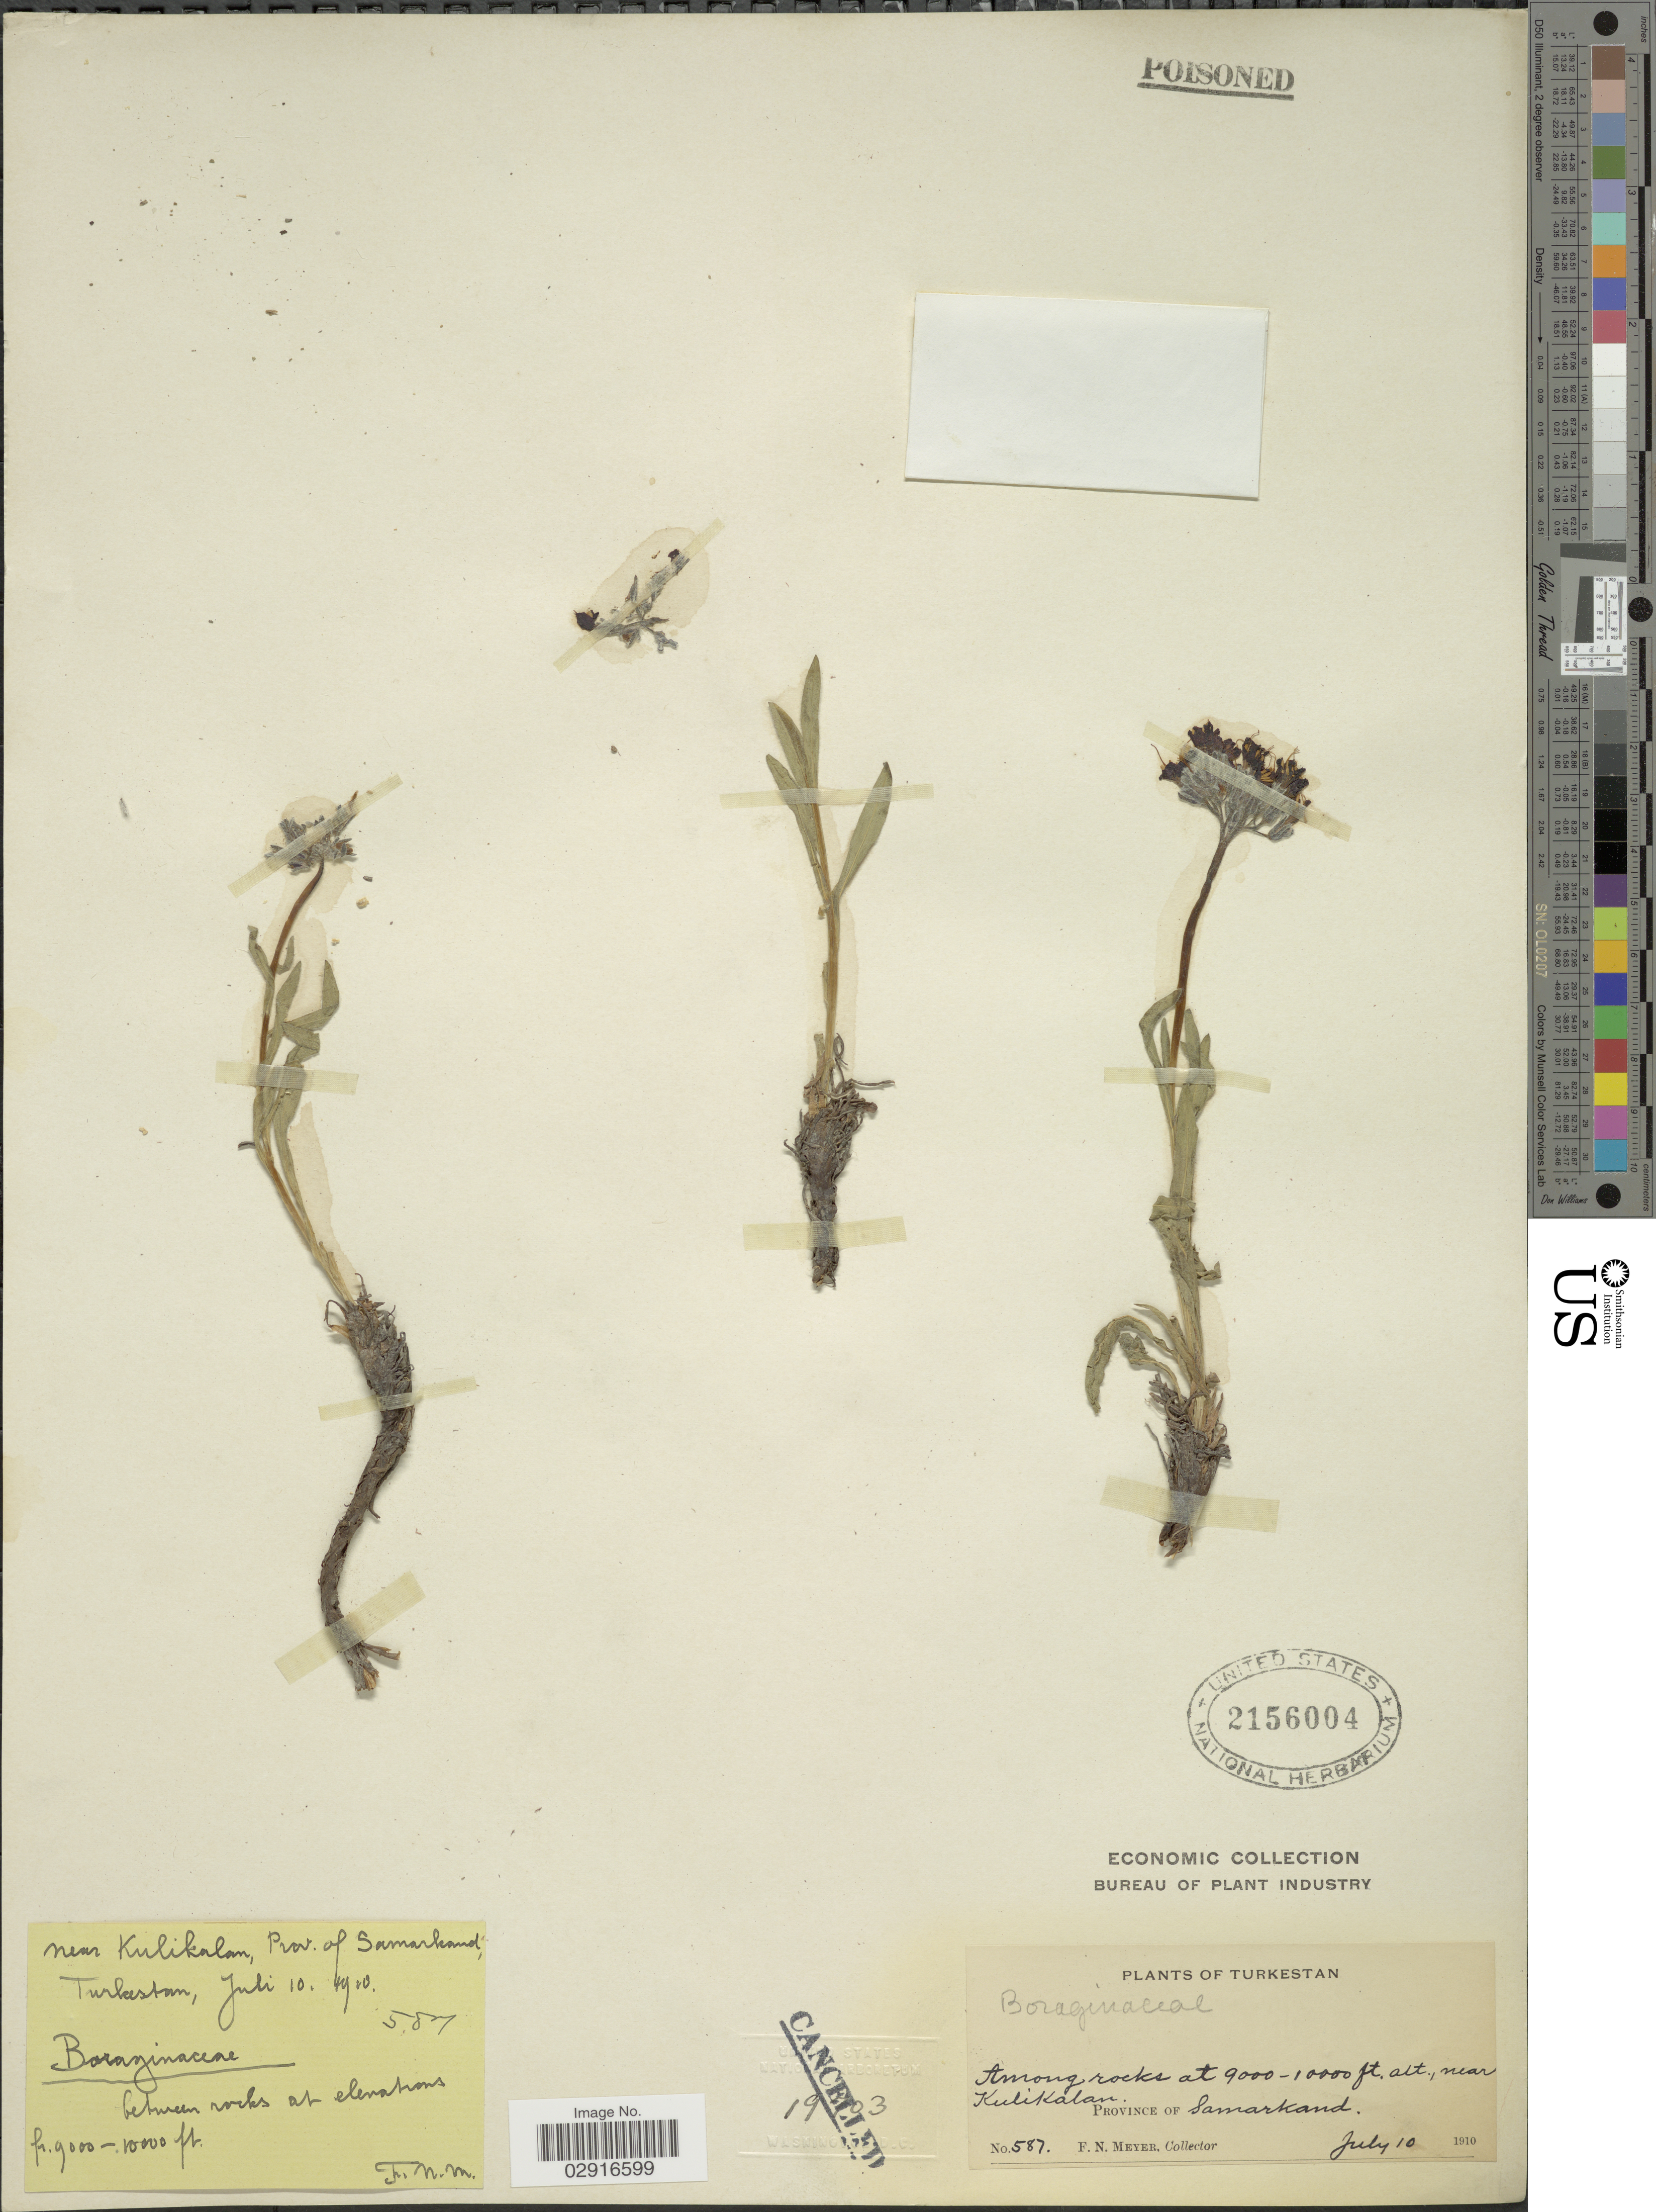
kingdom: Plantae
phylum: Tracheophyta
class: Magnoliopsida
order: Boraginales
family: Boraginaceae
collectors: F. N. Meyer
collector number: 587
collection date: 1910-07-10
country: Uzbekistan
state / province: Samarqand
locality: Turkestan. Near Kulikalan. Province of Samarkand.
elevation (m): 2743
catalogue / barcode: US 2156004